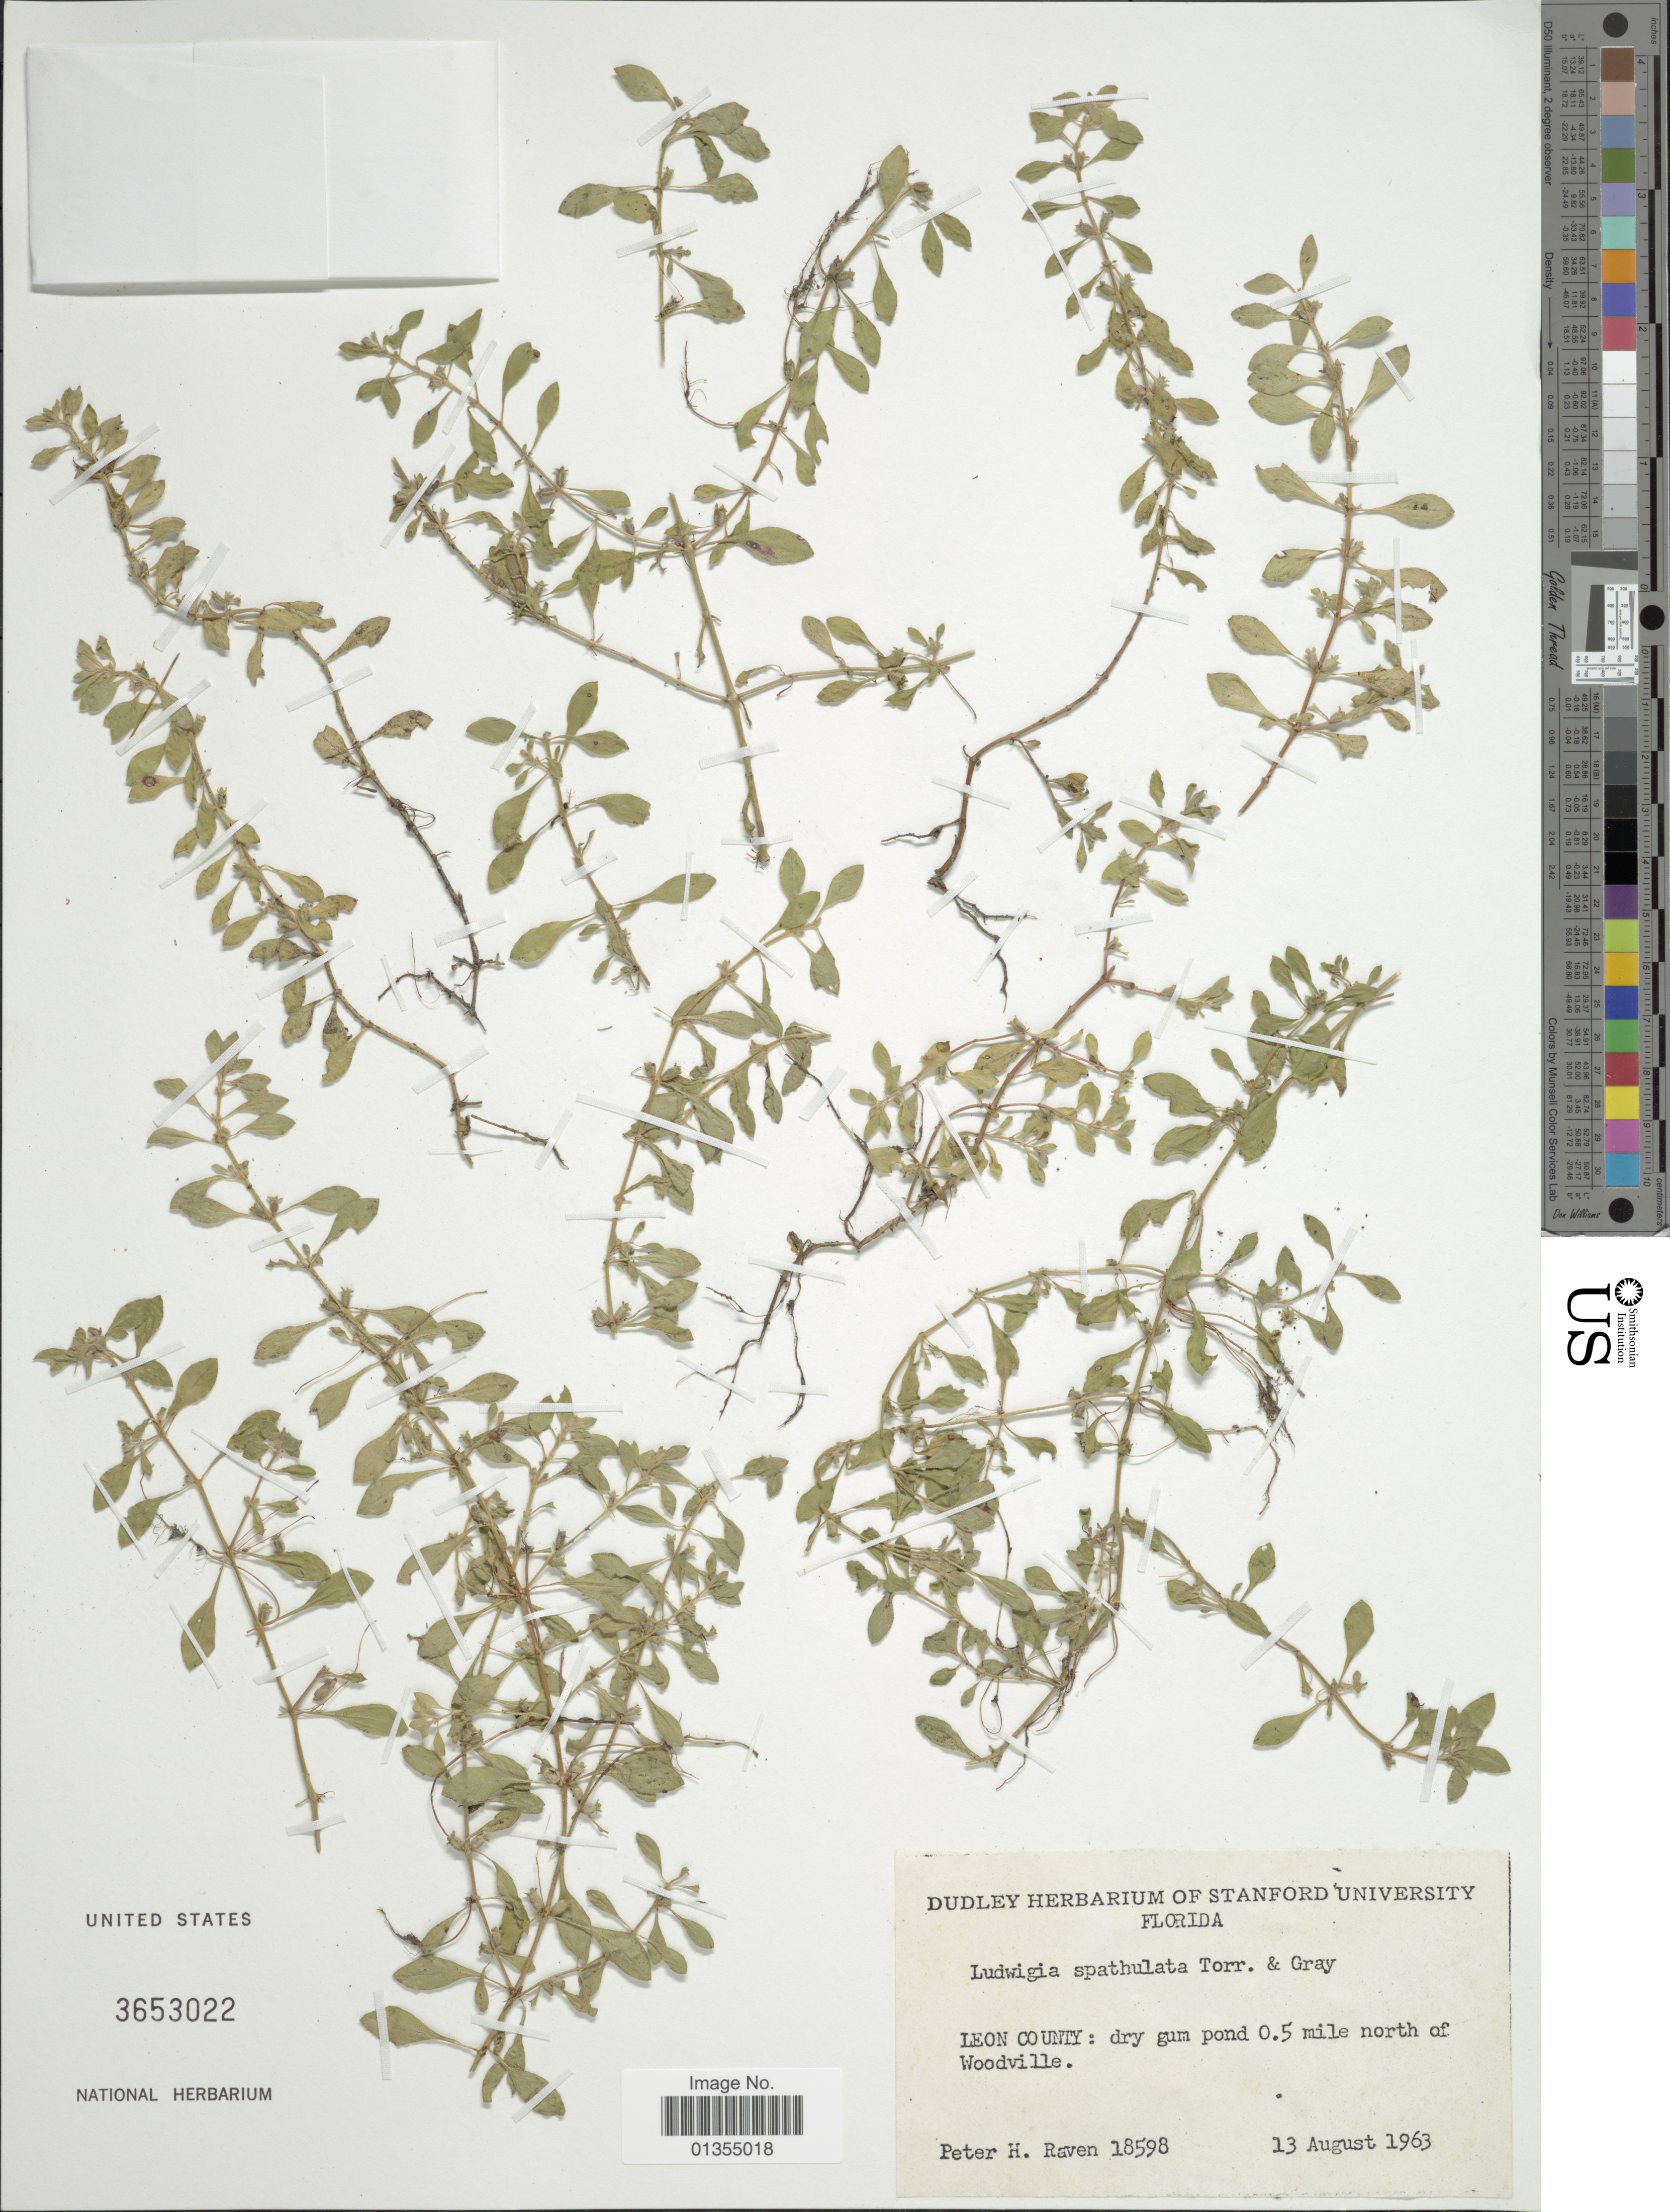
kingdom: Plantae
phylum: Tracheophyta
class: Magnoliopsida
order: Myrtales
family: Onagraceae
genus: Ludwigia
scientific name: Ludwigia spathulata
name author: Torr. & A. Gray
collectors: P. Raven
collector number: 18598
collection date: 1963-08-13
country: United States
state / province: Florida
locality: Leon County: dry gum pond 0.5 mile north of Woodville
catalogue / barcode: US 3653022